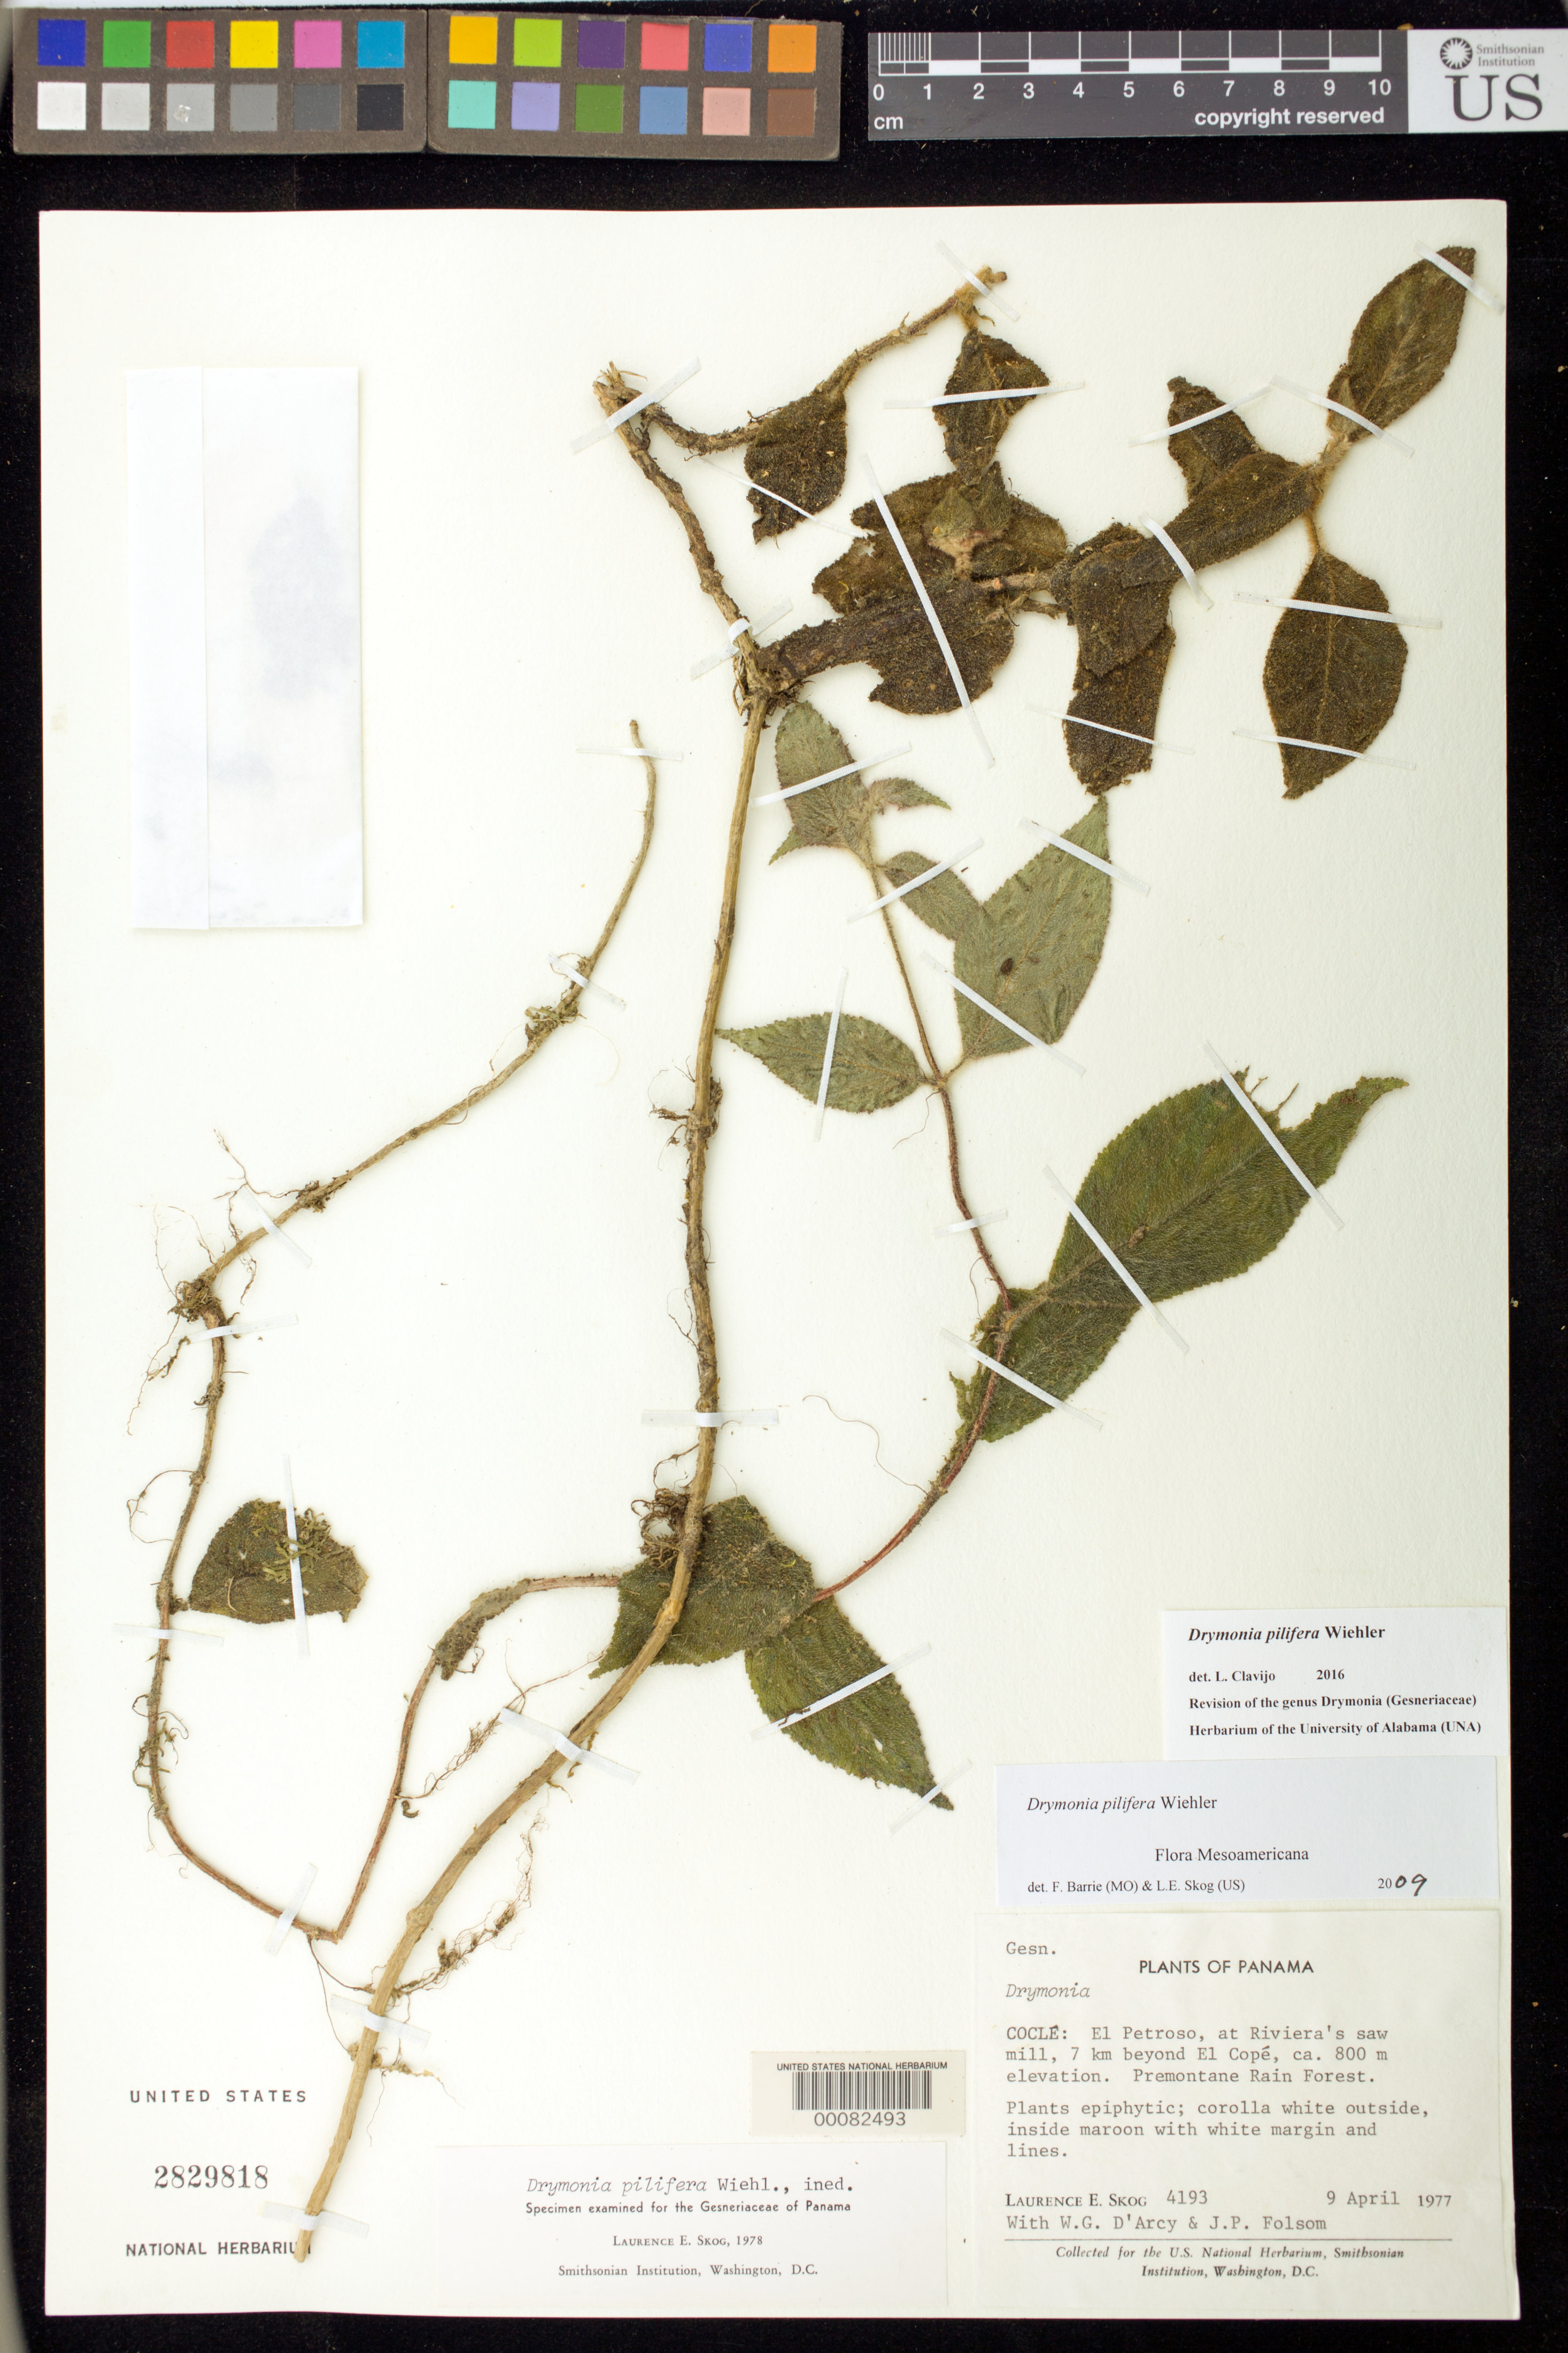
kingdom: Plantae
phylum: Tracheophyta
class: Magnoliopsida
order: Lamiales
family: Gesneriaceae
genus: Drymonia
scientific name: Drymonia pilifera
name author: Wiehler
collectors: L. E. Skog, W. G. D'Arcy & J. P. Folsom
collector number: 4193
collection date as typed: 09 Apr 1977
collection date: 1977-04-09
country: Panama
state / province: Coclé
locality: El Petroso, at Riviera's saw mill, 7 km beyond El Cope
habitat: Premontane rain forest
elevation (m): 800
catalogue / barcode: US 2829818